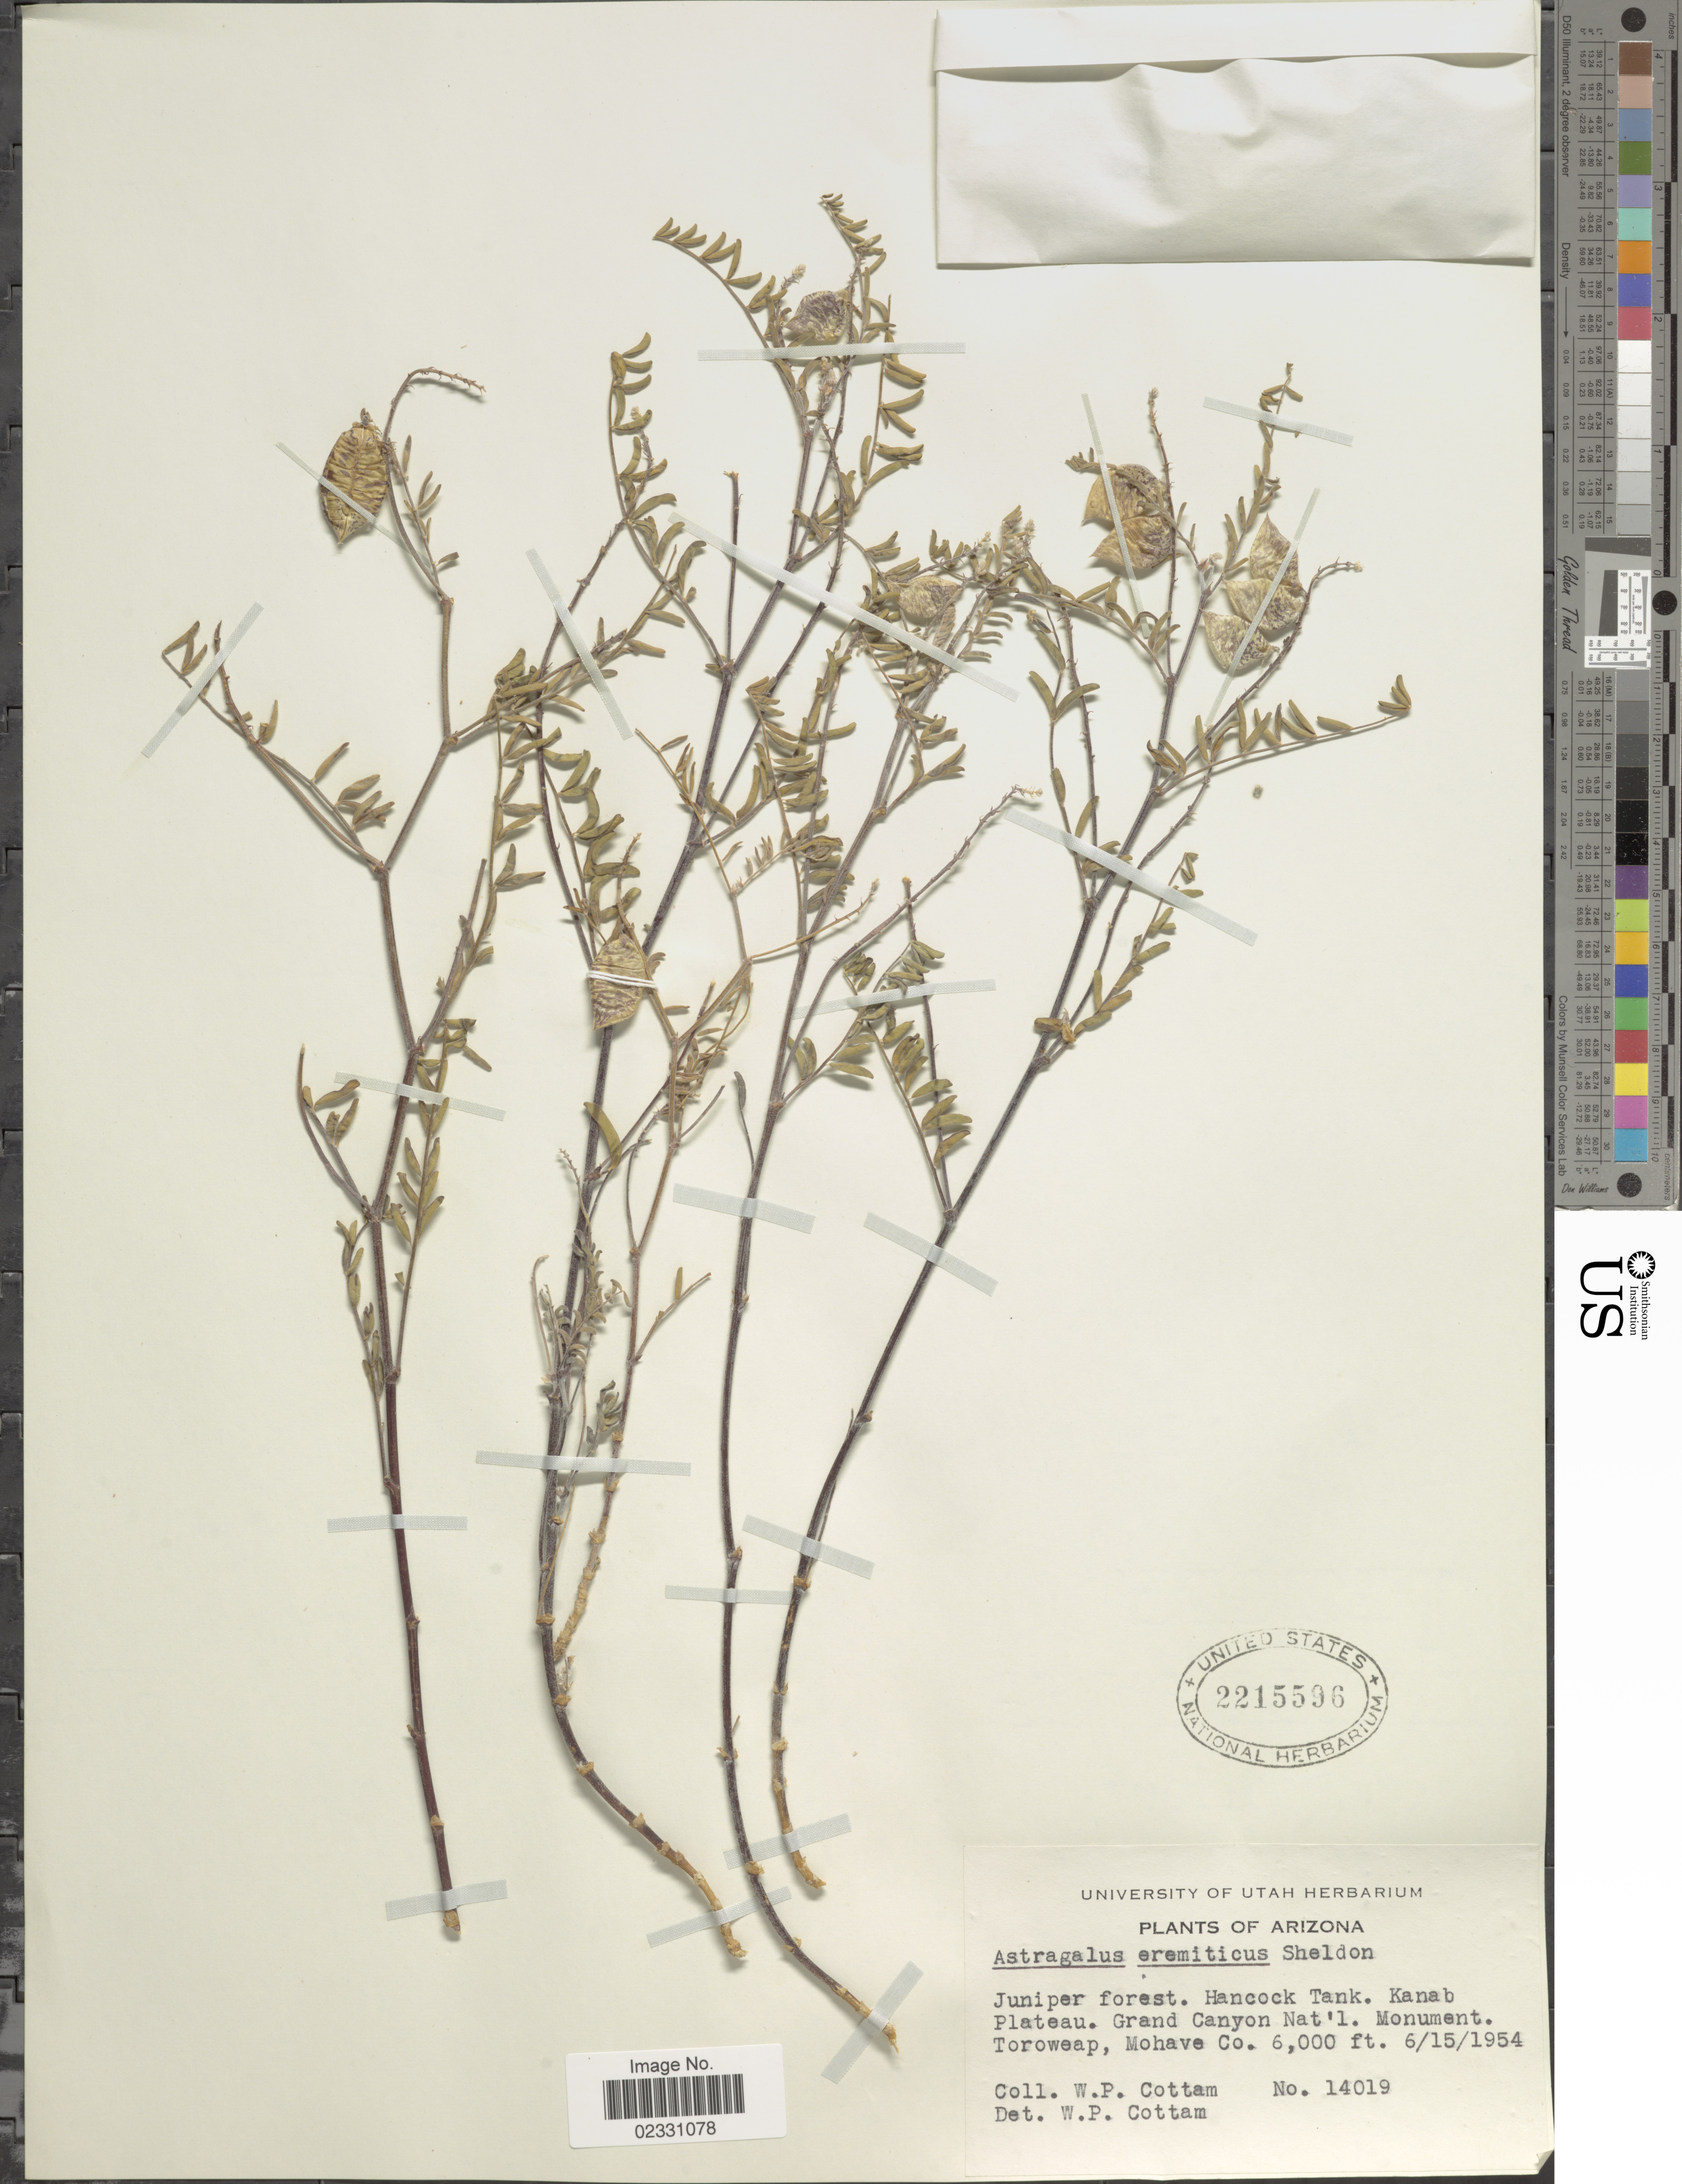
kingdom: Plantae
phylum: Tracheophyta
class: Magnoliopsida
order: Fabales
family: Fabaceae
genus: Astragalus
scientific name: Astragalus eremiticus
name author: E. Sheld.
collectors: W. Cottam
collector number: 14019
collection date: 1954-06-15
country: United States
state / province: Arizona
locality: Juniper forest. Hancock Tank. Kanab Plateau. Grand Canyon Nat'l. Monument. Toroweap, Mohave Co.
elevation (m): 1829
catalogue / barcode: US 2215596